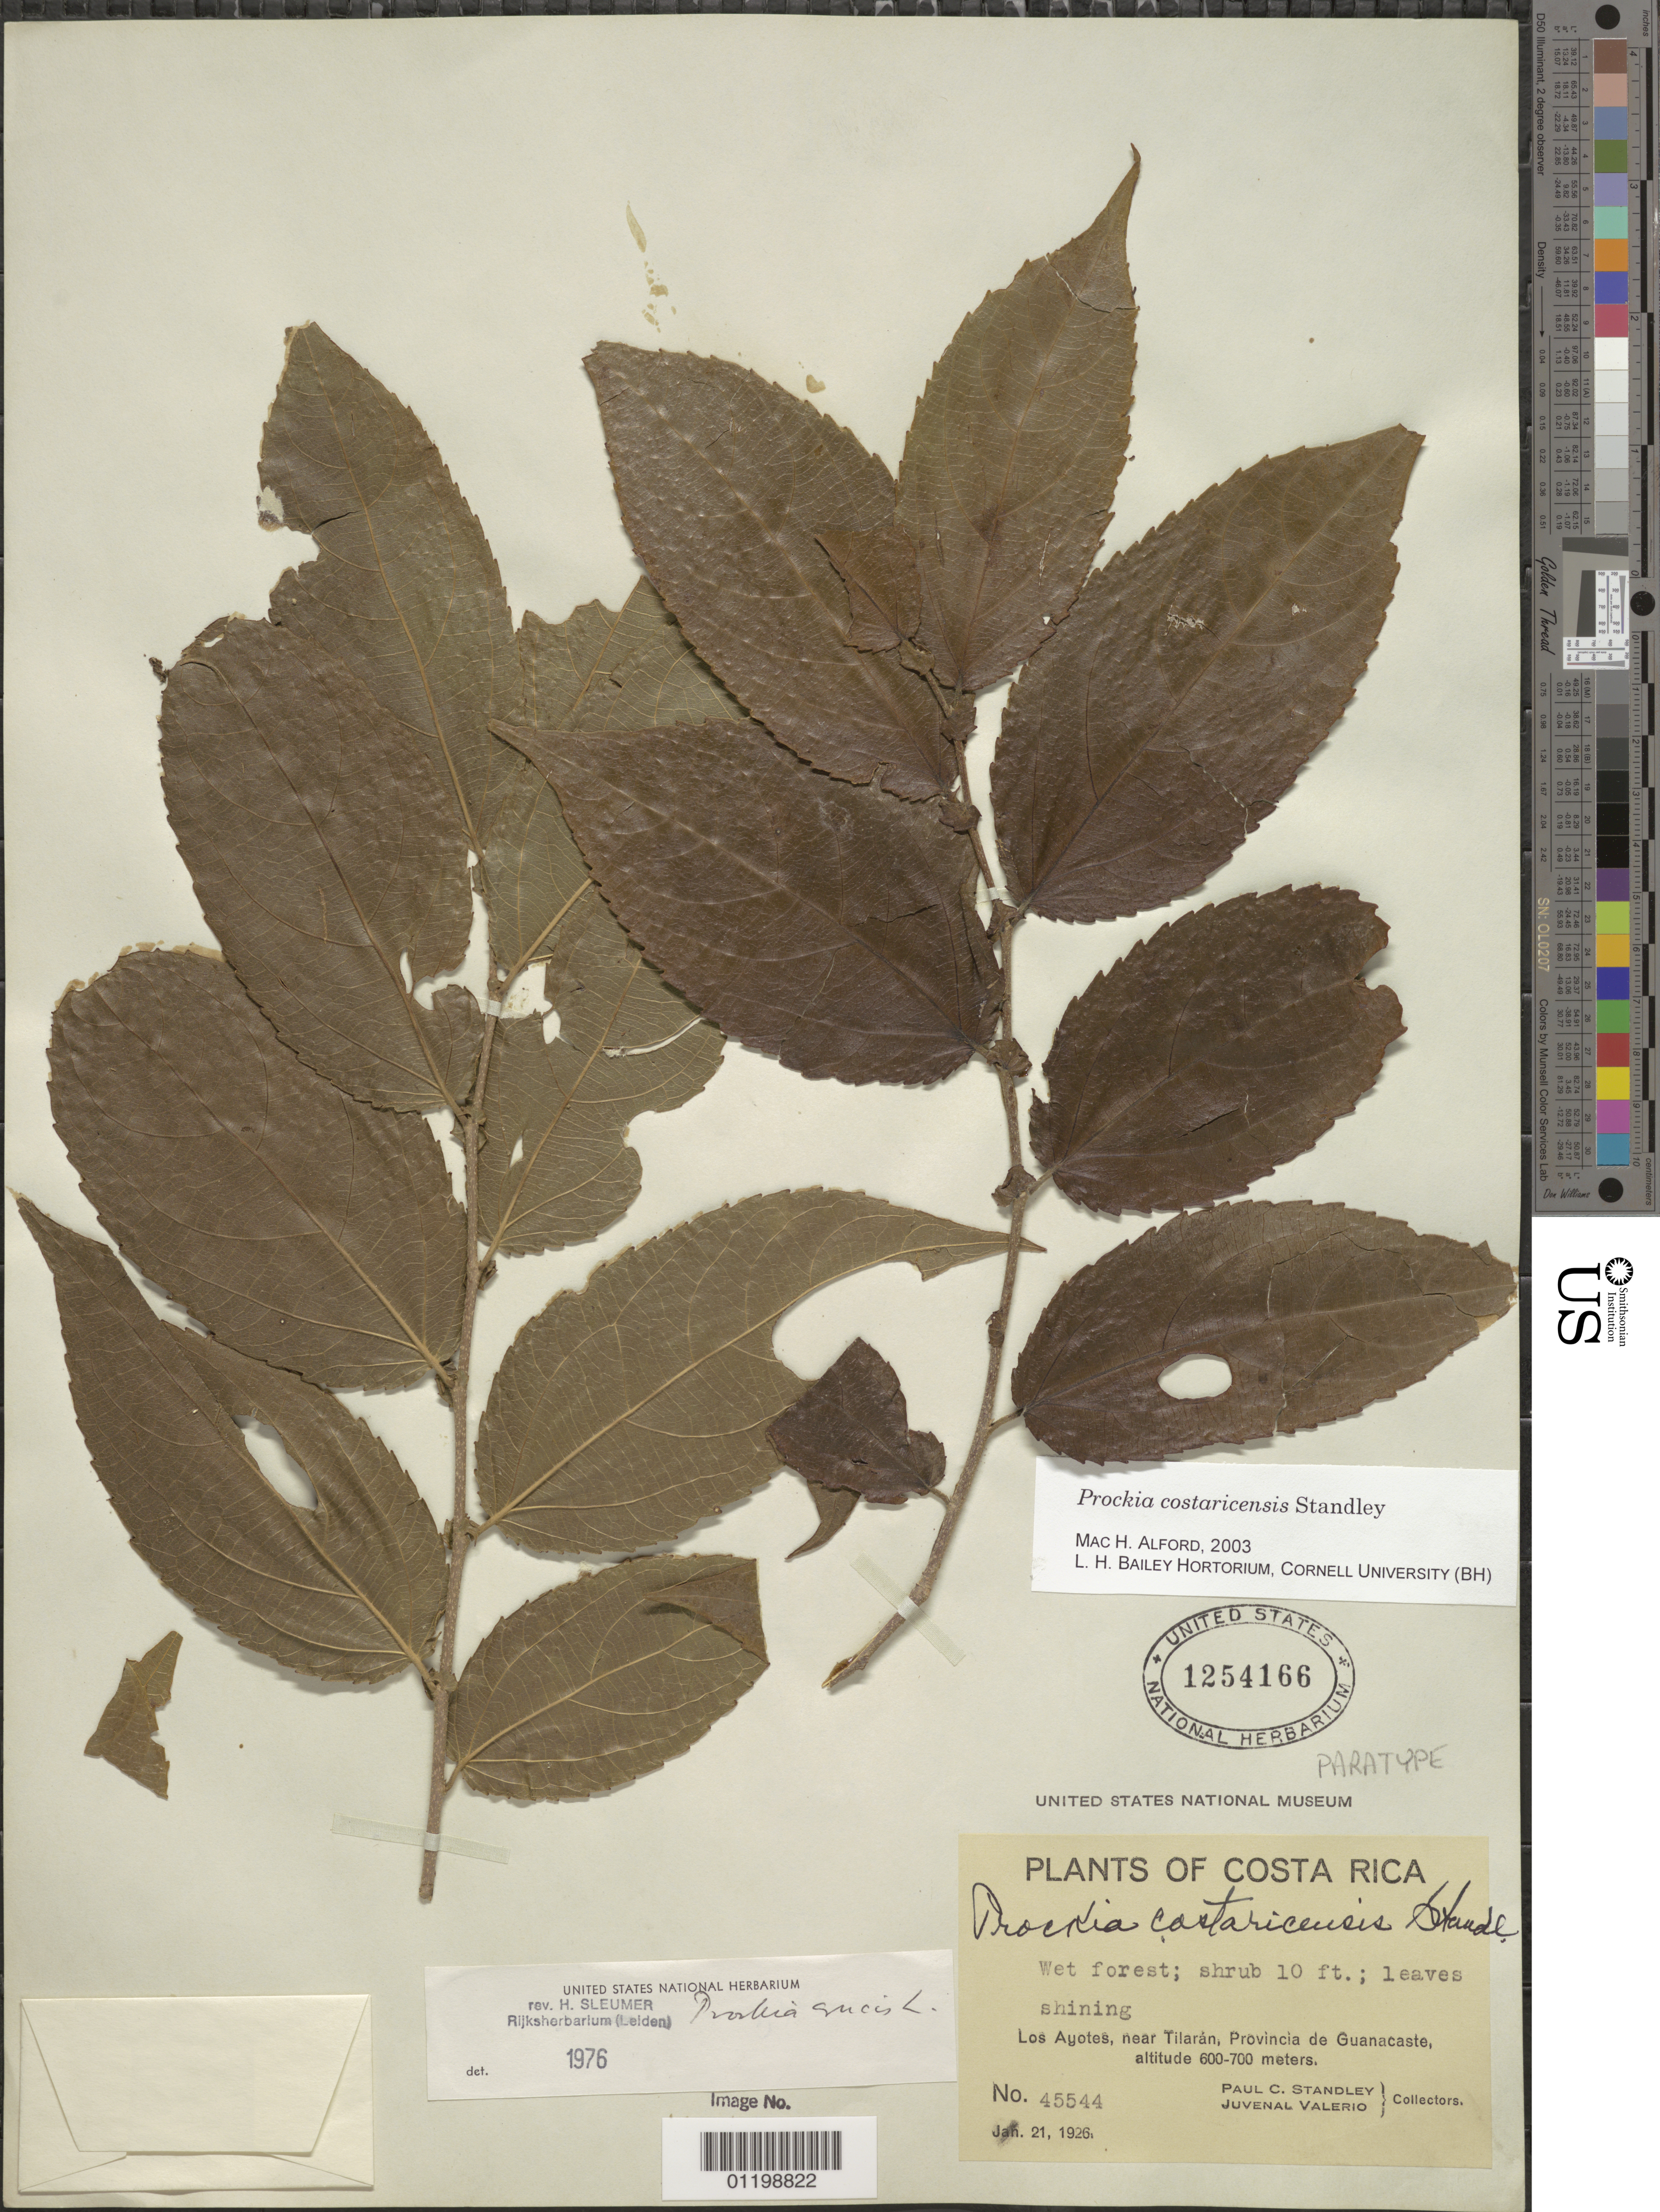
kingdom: Plantae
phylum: Tracheophyta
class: Magnoliopsida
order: Malpighiales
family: Salicaceae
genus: Prockia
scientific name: Prockia costaricensis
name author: Standl.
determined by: Alford, Mac Haverson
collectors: P. C. Standley & J. Valerio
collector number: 45544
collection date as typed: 21 Jan 1926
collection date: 1926-01-21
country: Costa Rica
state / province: Guanacaste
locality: Los Ayotes, near Tilarán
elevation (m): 600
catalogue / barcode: US 1254166